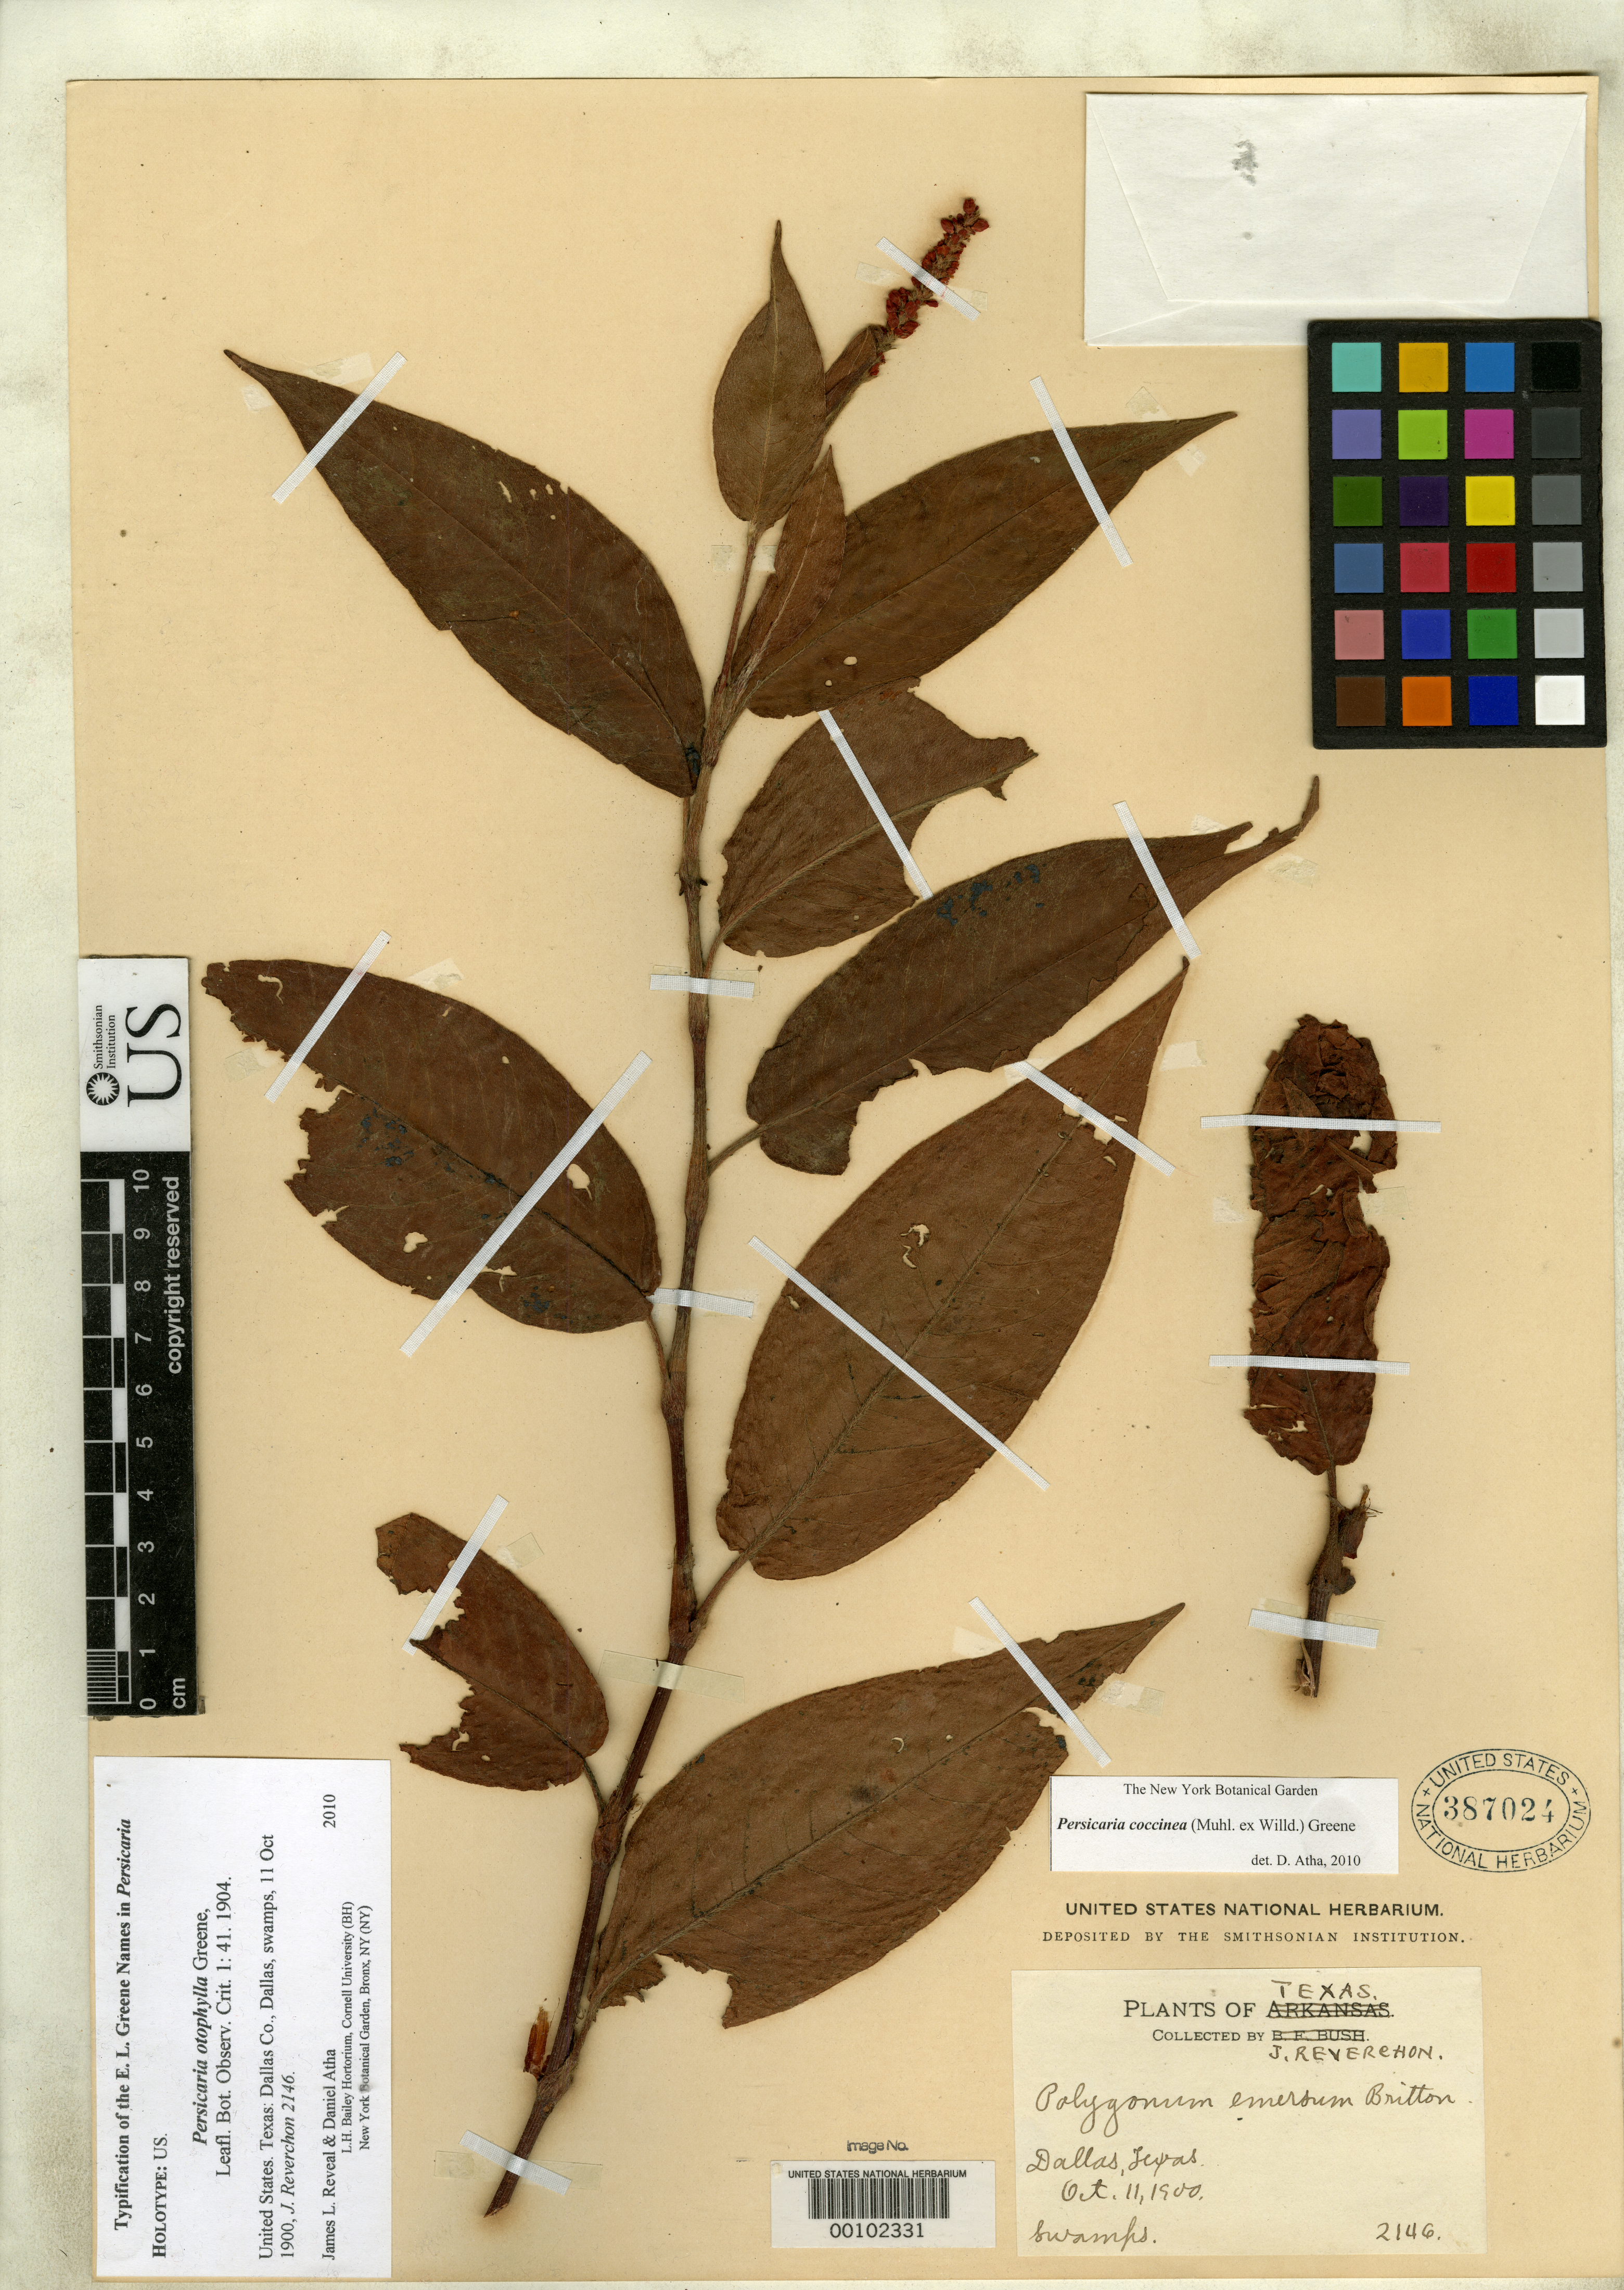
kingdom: Plantae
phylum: Tracheophyta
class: Magnoliopsida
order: Caryophyllales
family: Polygonaceae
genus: Persicaria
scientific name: Persicaria otophylla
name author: Greene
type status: Holotype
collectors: J. Reverchon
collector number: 2146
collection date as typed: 11 Oct 1900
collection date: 1900-10-11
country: United States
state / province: Texas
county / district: Dallas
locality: Dallas.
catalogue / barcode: US 387024